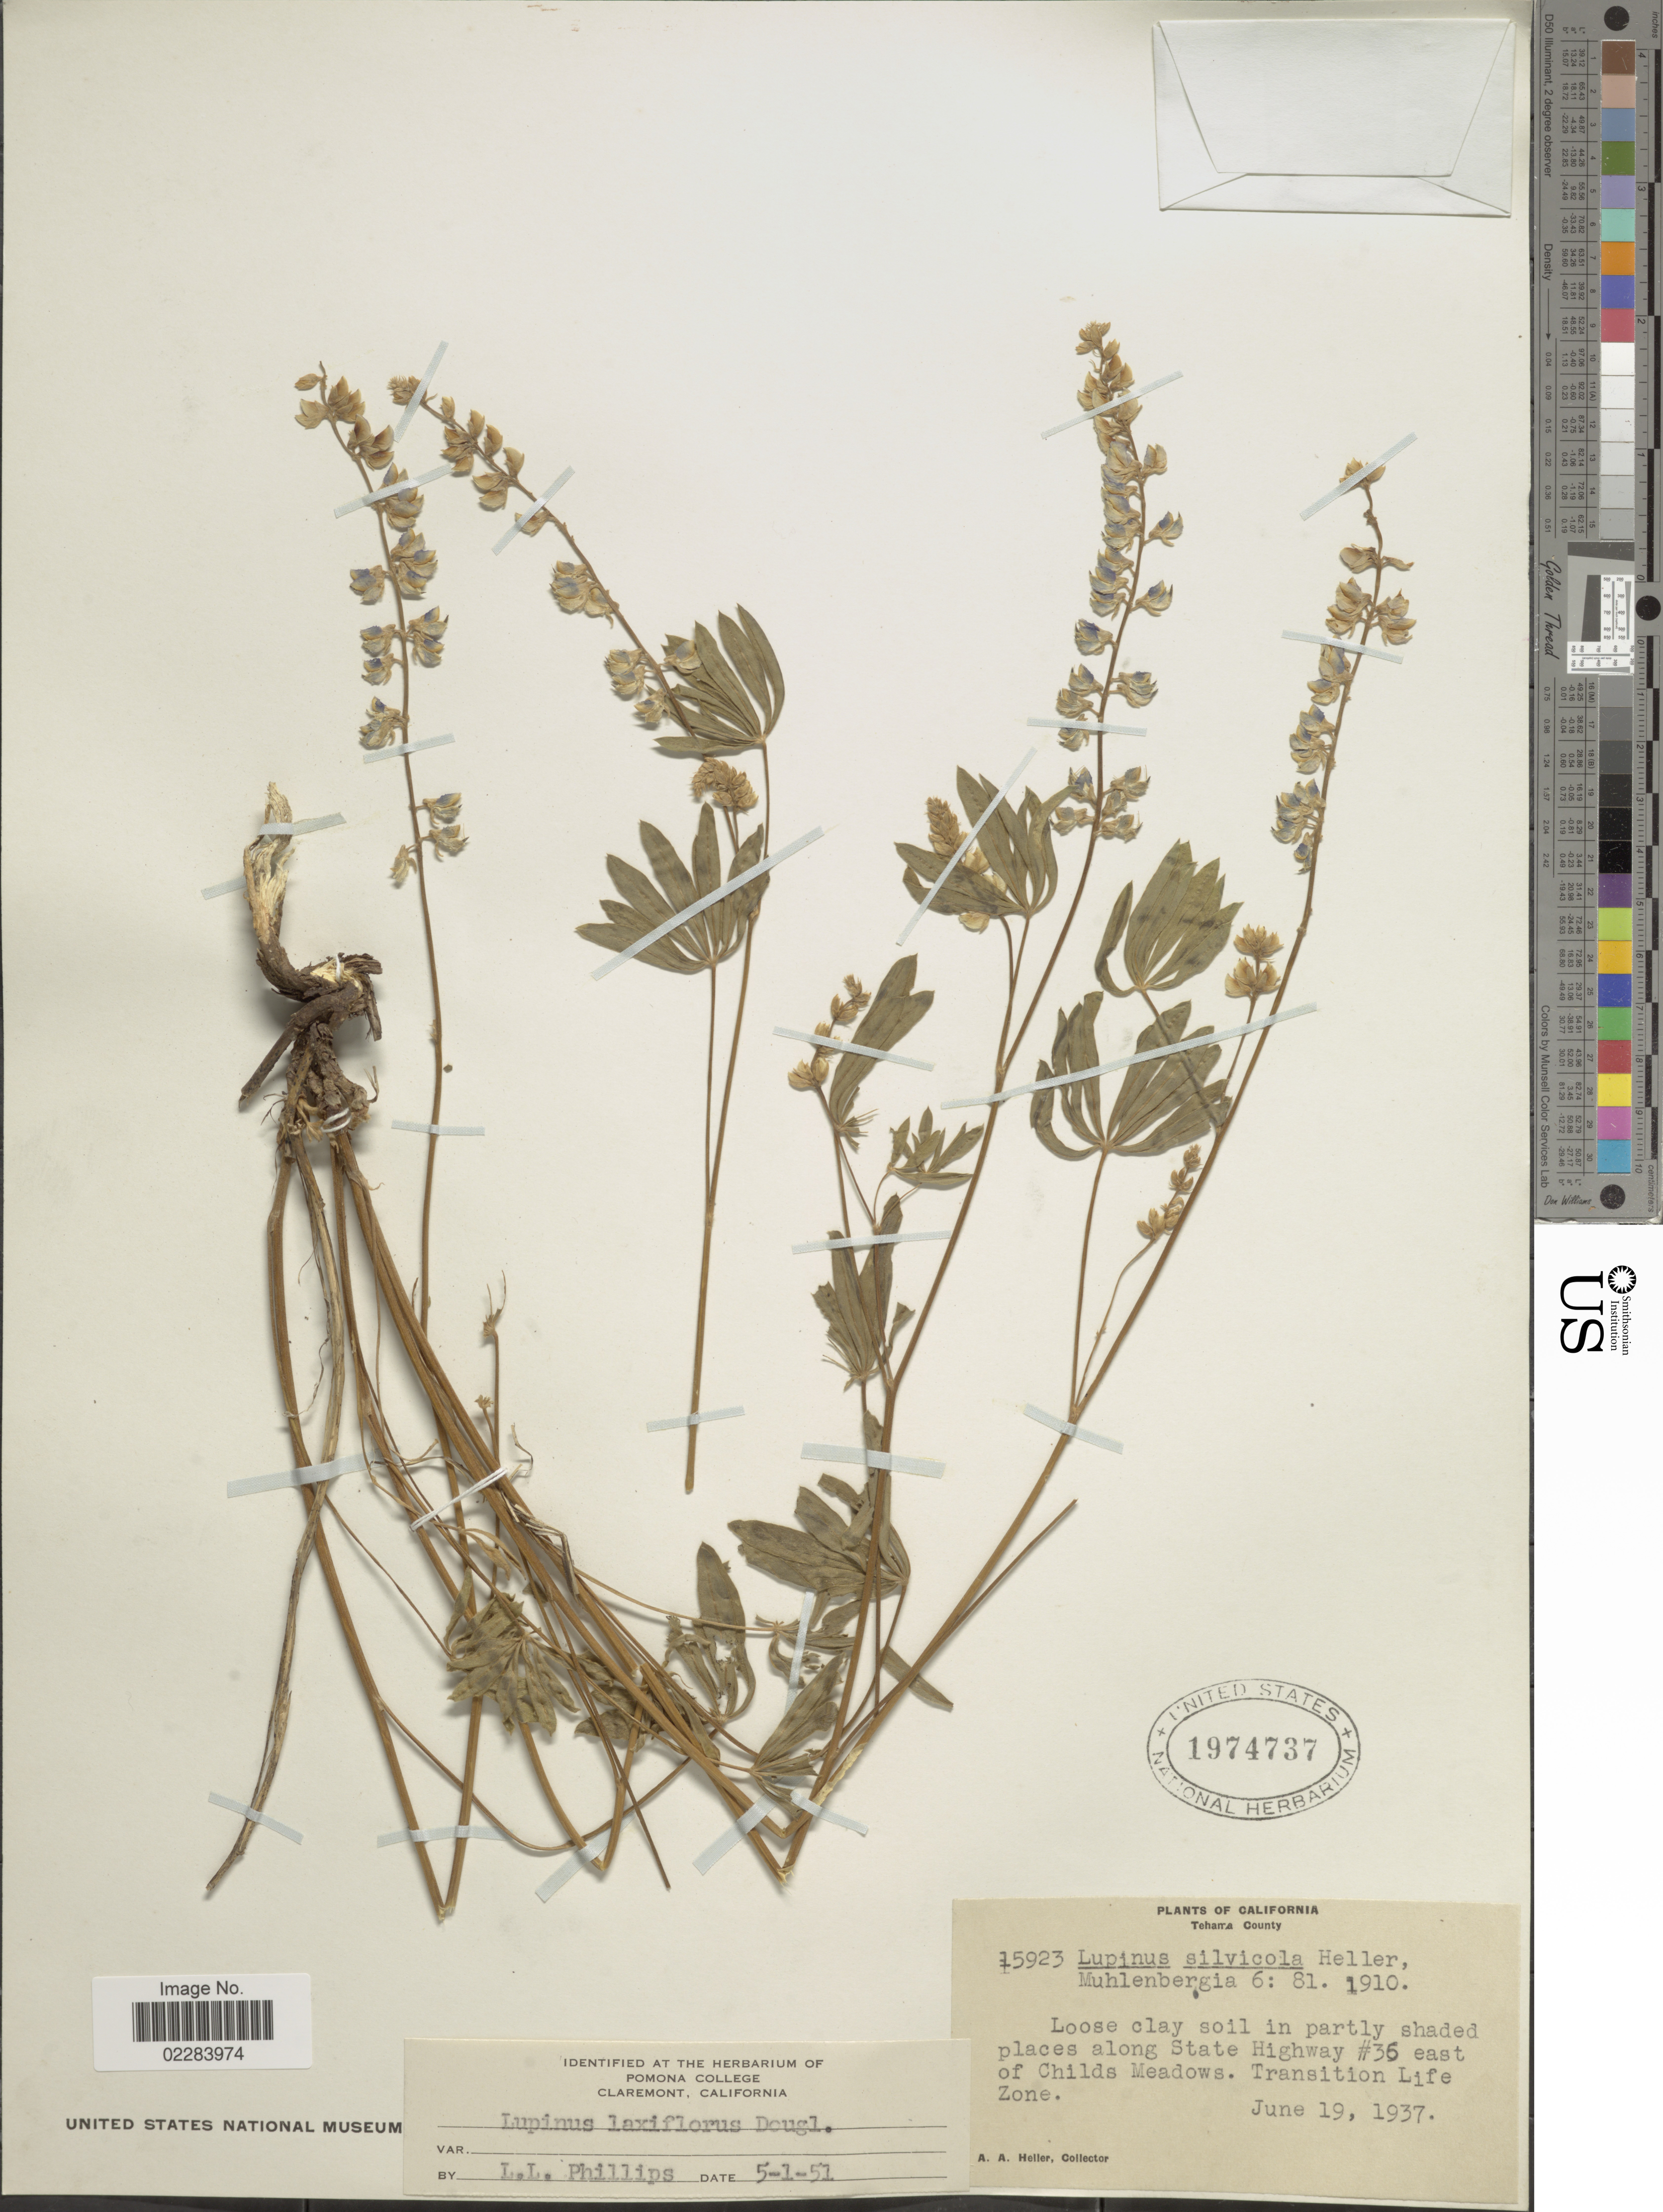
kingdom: Plantae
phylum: Tracheophyta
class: Magnoliopsida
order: Fabales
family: Fabaceae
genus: Lupinus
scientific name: Lupinus arbustus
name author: Lindl.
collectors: A. A. Heller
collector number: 15923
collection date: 1937-06-19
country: United States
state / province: California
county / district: Tehama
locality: Tehama County. Loose clay soil in partly shaded places along State Highway # 36 east of Childs Meadows. Transition Life Zone.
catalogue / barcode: US 1974737